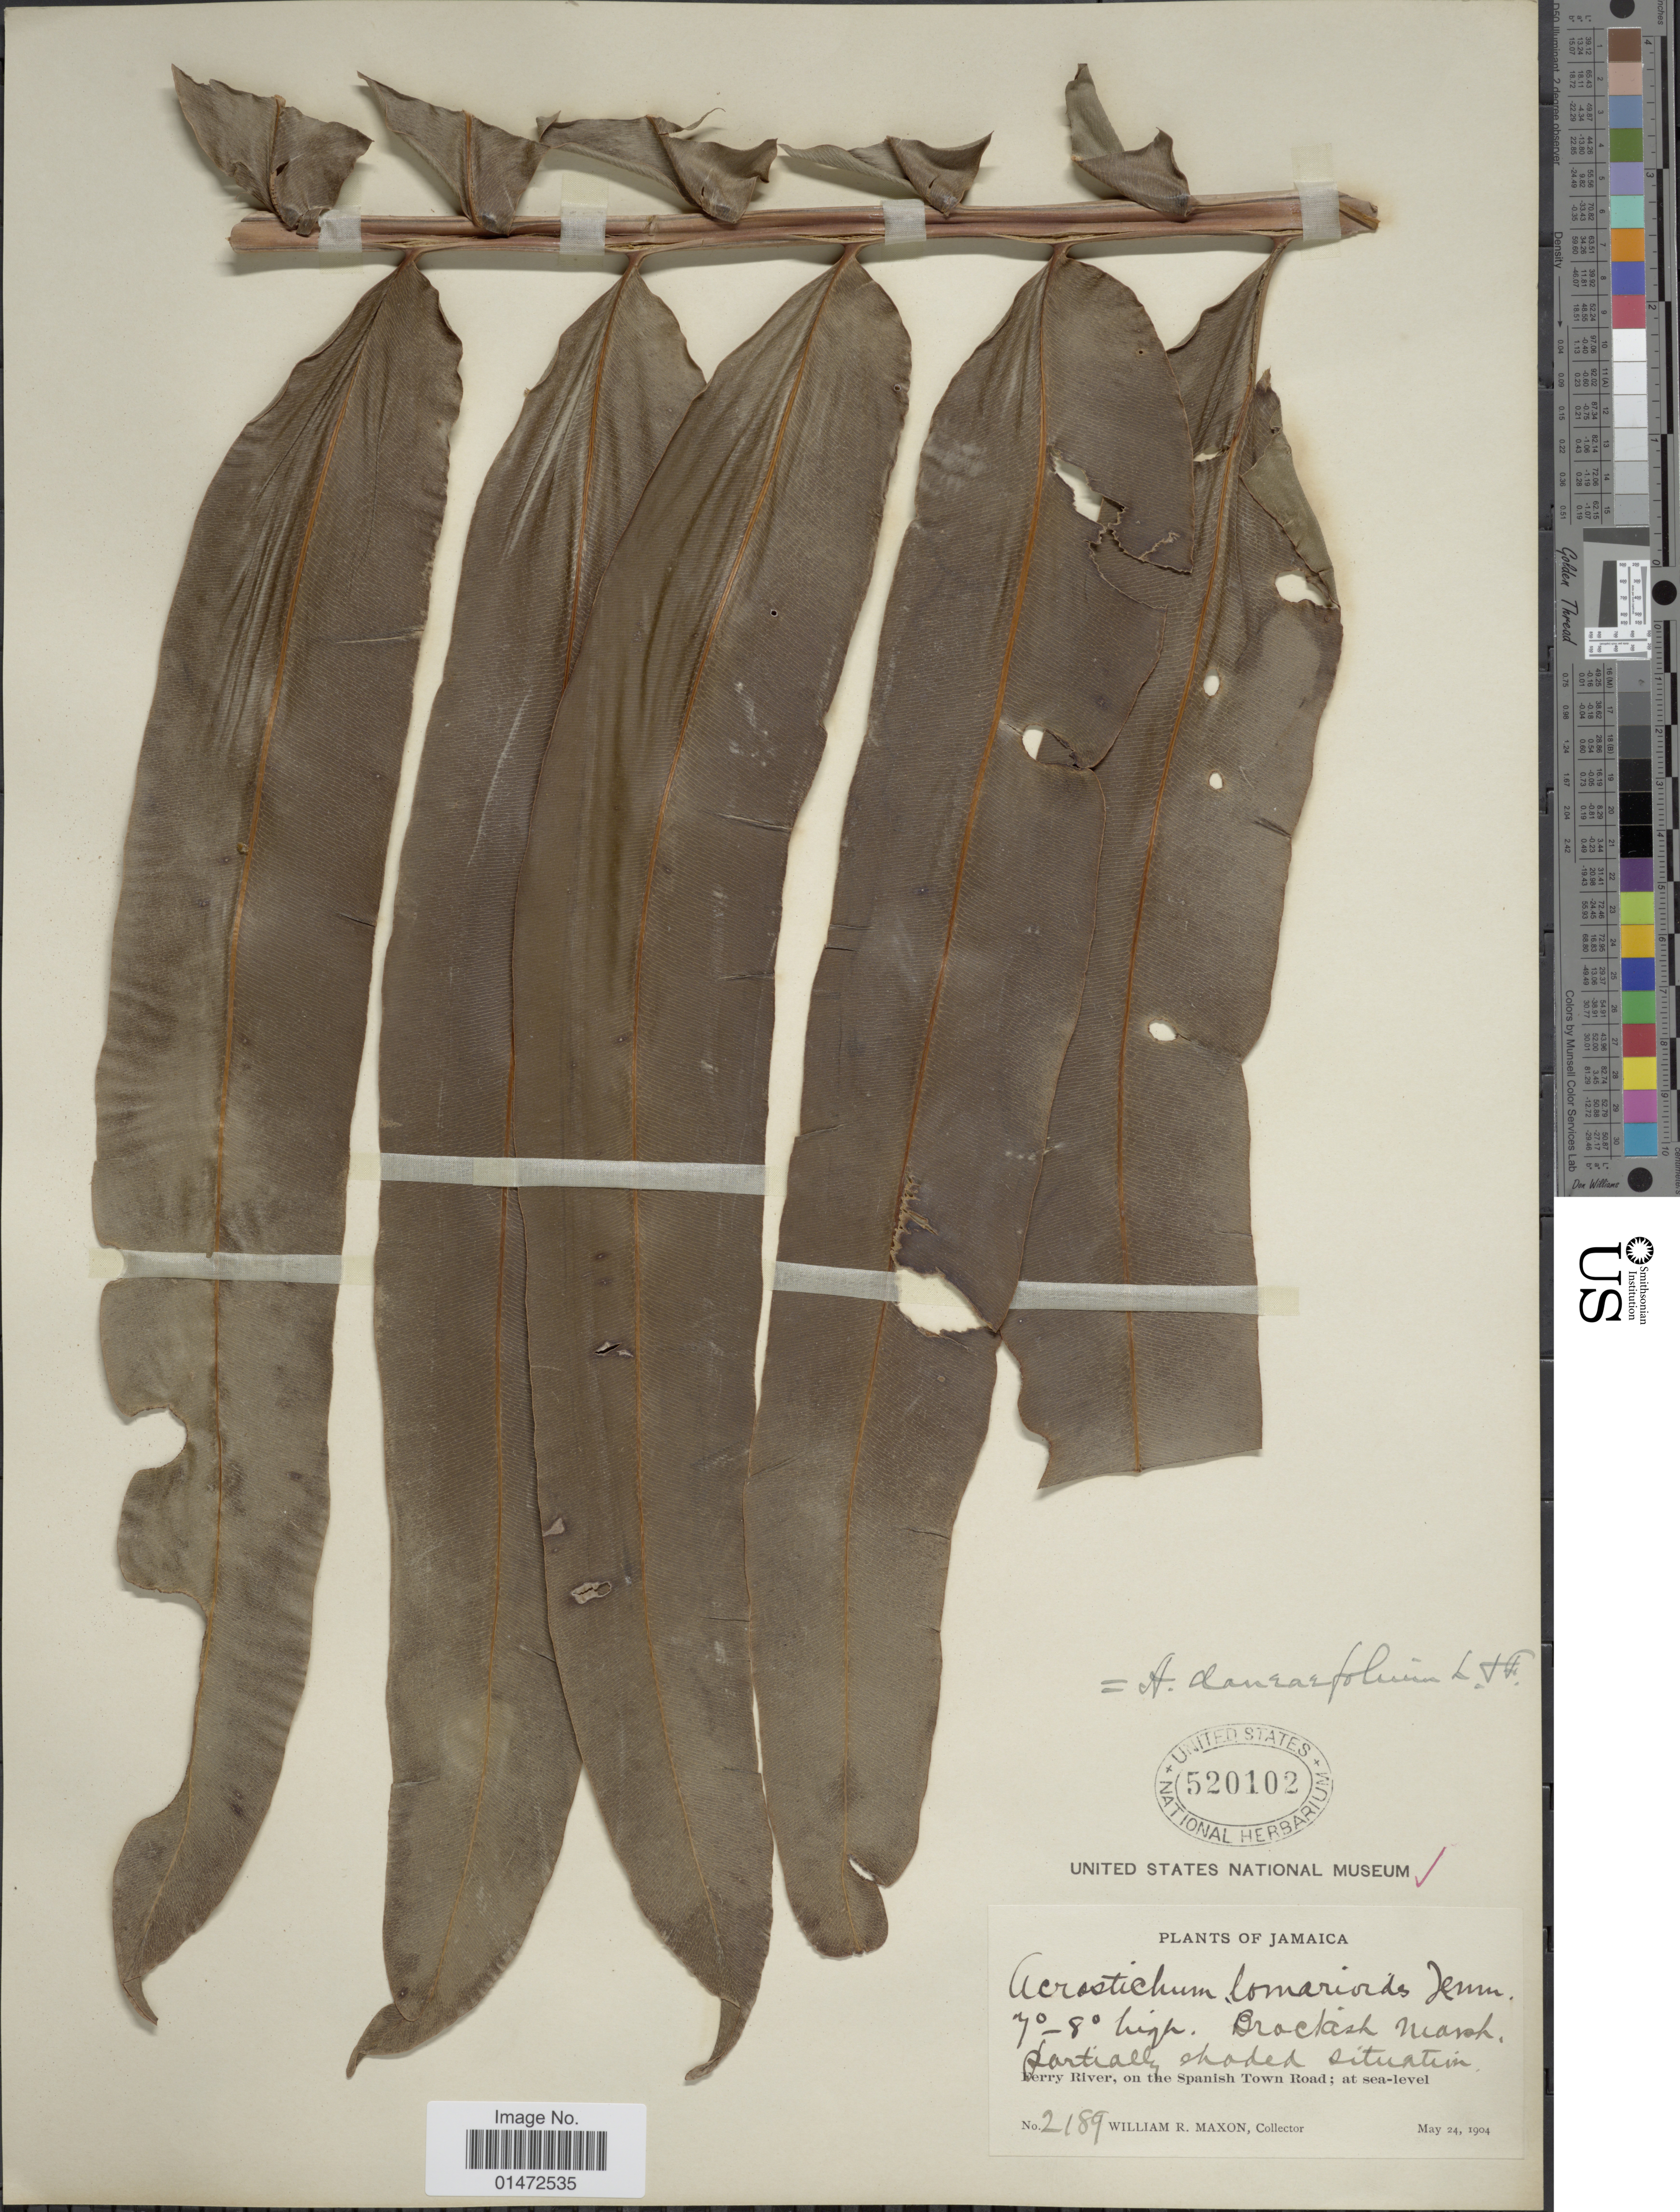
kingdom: Plantae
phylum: Tracheophyta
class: Polypodiopsida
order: Polypodiales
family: Pteridaceae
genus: Acrostichum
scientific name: Acrostichum danaeifolium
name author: Langsd. & Fisch.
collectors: W. R. Maxon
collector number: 2189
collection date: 1904-05-24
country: Jamaica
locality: Ferry River, on the Spanish Town Road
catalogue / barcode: US 520102